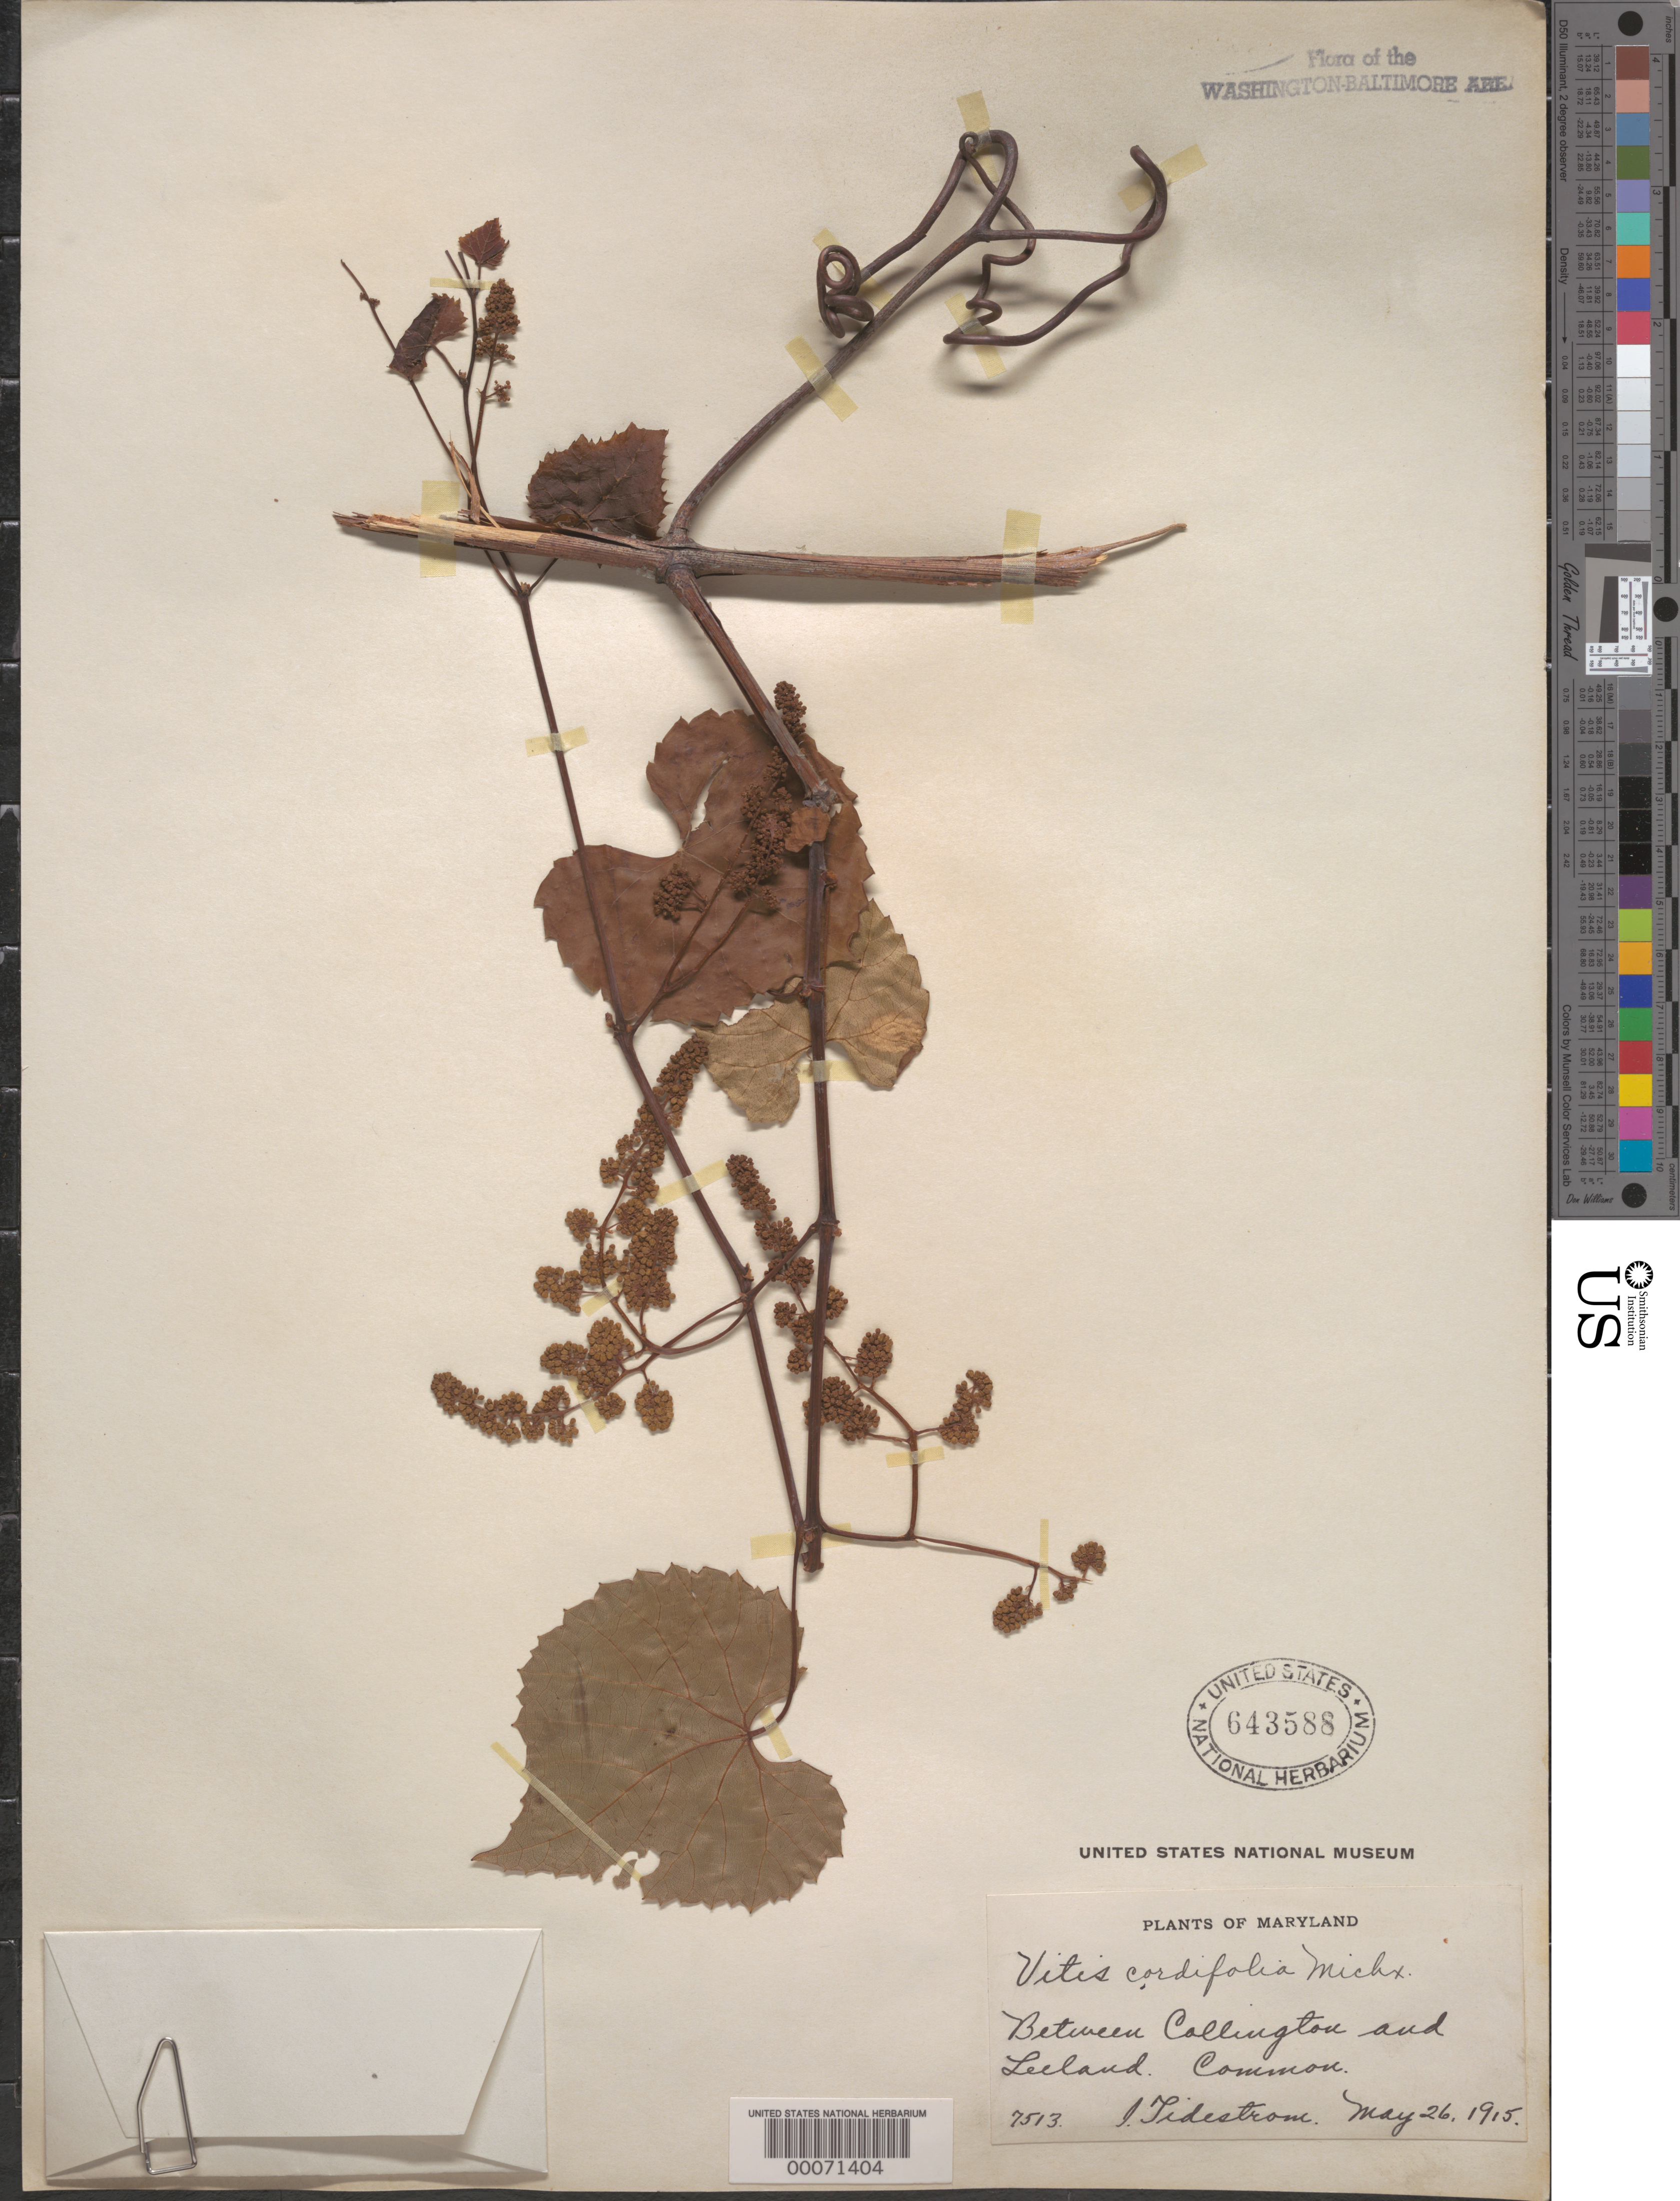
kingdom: Plantae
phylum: Tracheophyta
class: Magnoliopsida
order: Vitales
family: Vitaceae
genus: Vitis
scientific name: Vitis vulpina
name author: L.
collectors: I. F. Tidestrom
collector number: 7513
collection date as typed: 26 May 1915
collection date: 1915-05-26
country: United States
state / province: Maryland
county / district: Prince George's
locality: Between Collington and Leeland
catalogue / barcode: US 643588